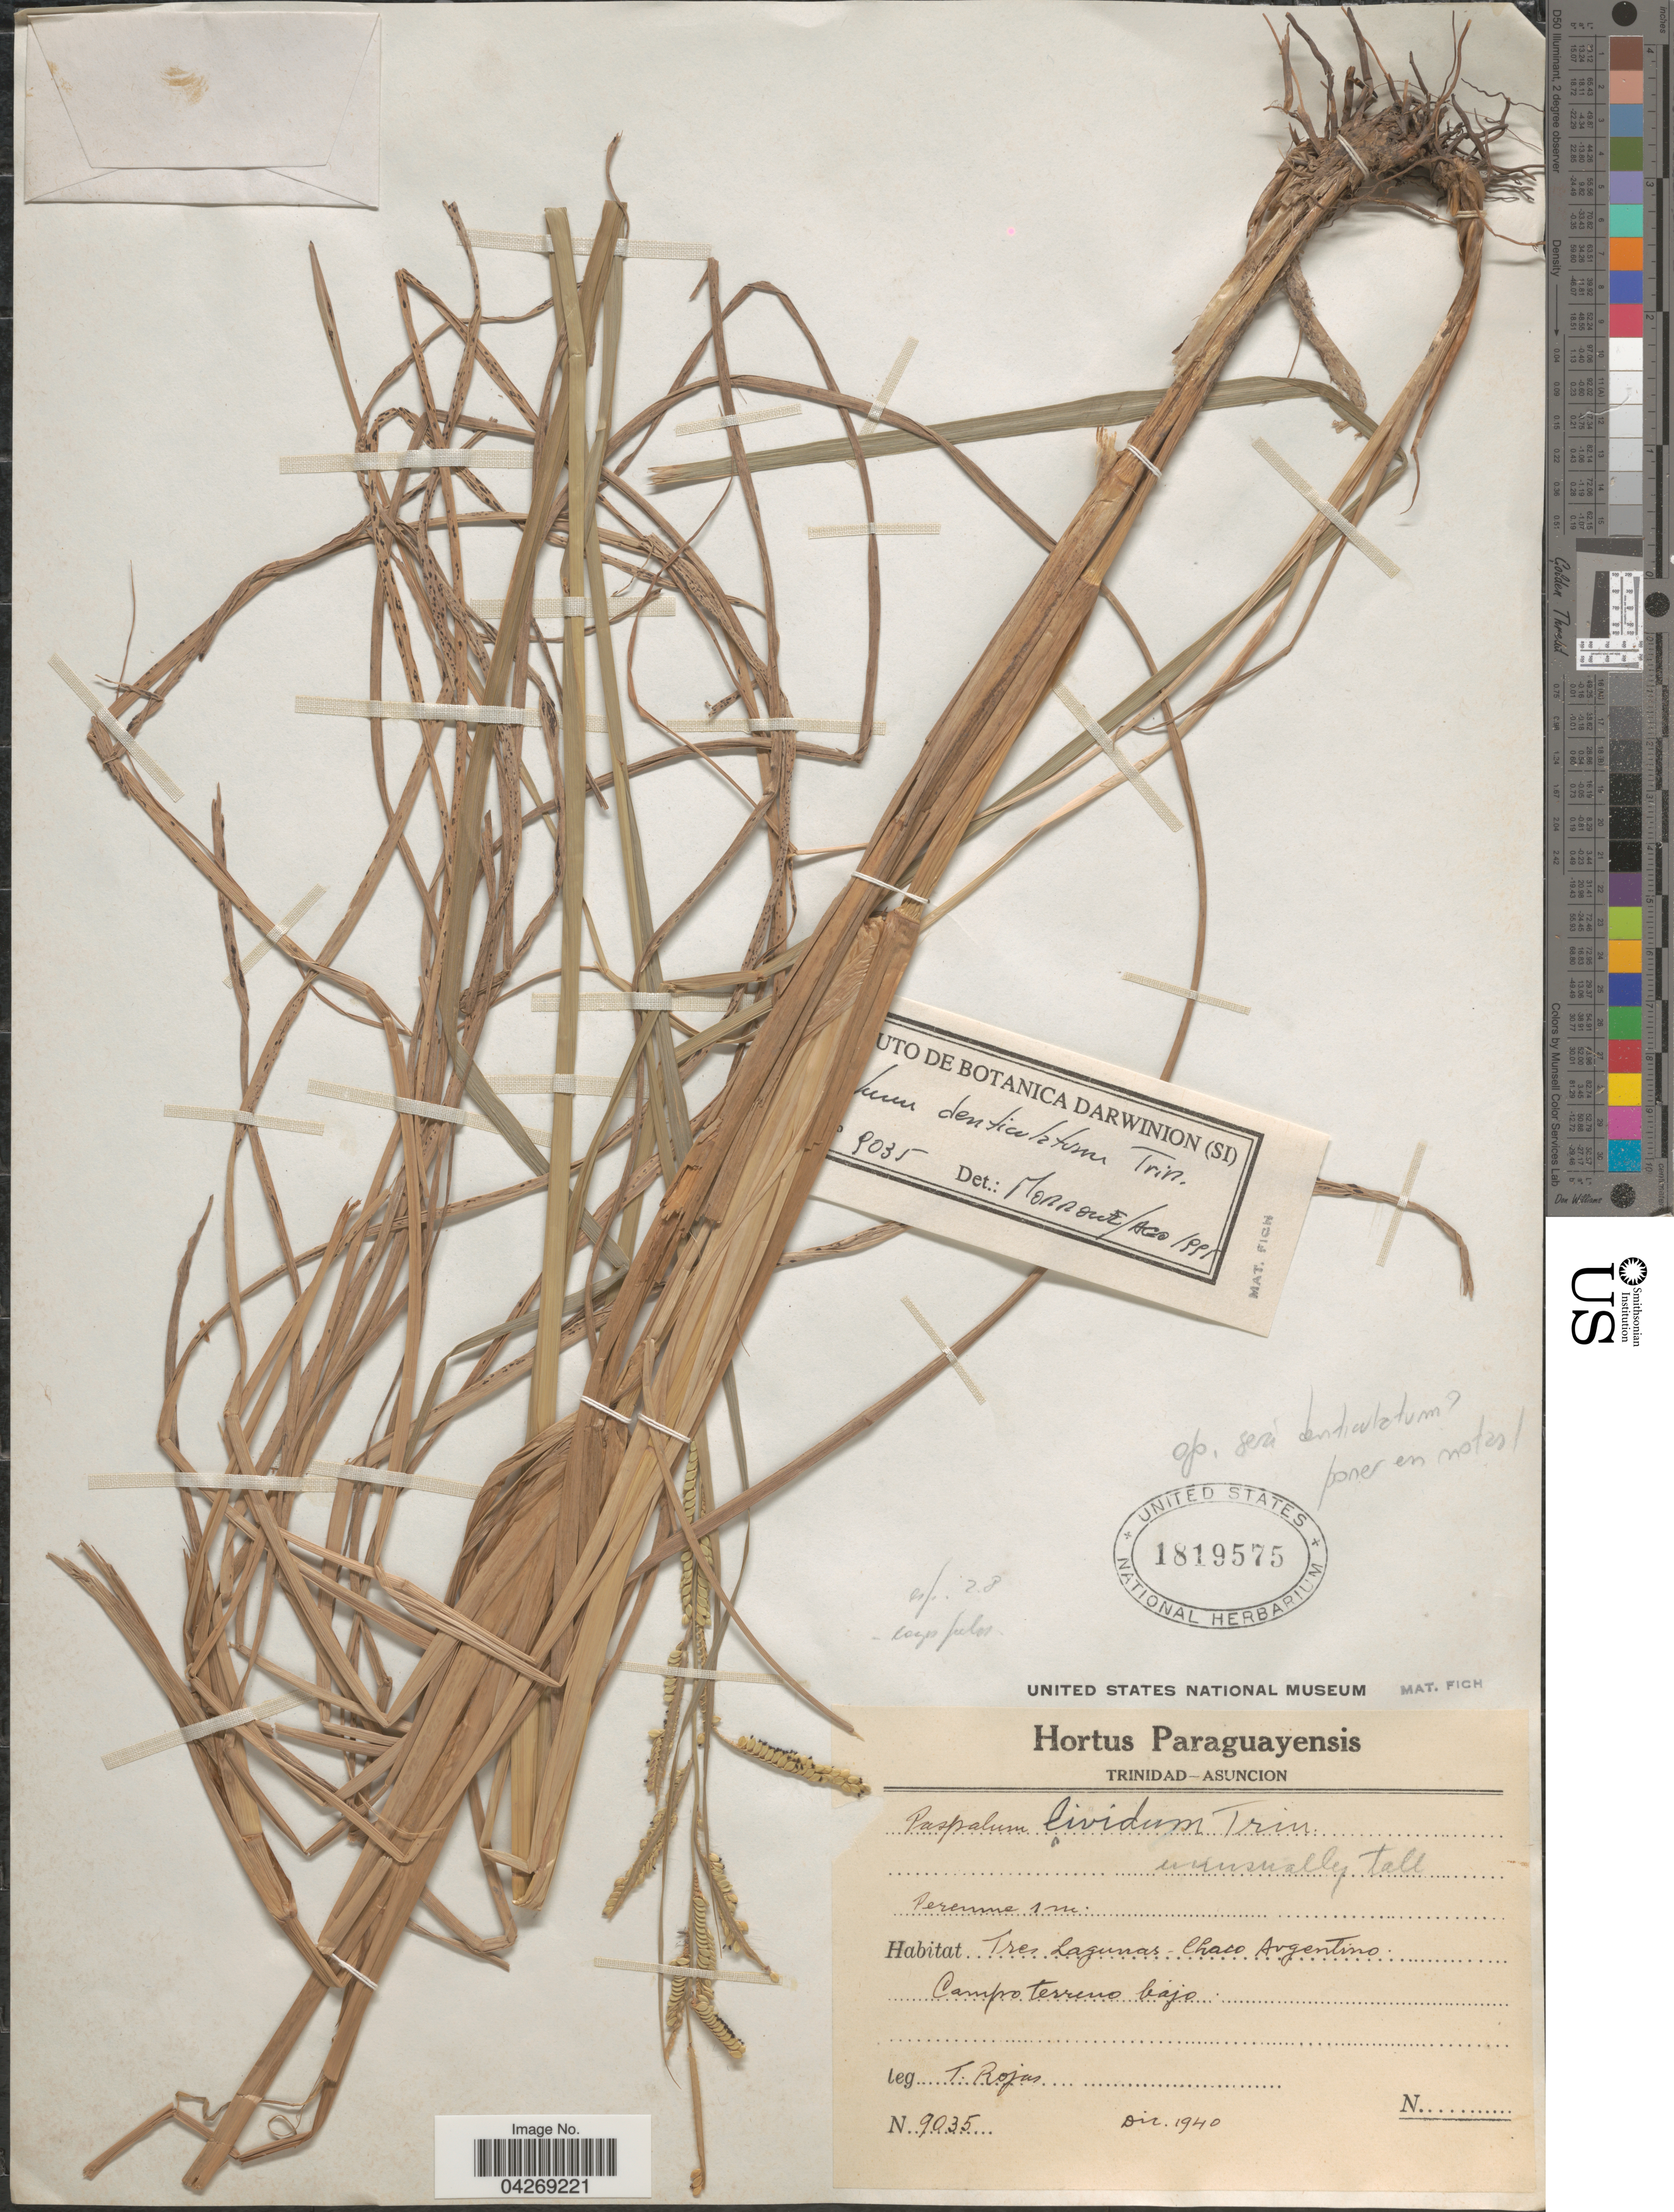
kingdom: Plantae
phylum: Tracheophyta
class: Liliopsida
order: Poales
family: Poaceae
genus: Paspalum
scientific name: Paspalum denticulatum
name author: Trin.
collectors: T. Rojas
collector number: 9035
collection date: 1940-12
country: Argentina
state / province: Chaco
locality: Tres Lagunas.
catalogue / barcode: US 1819575